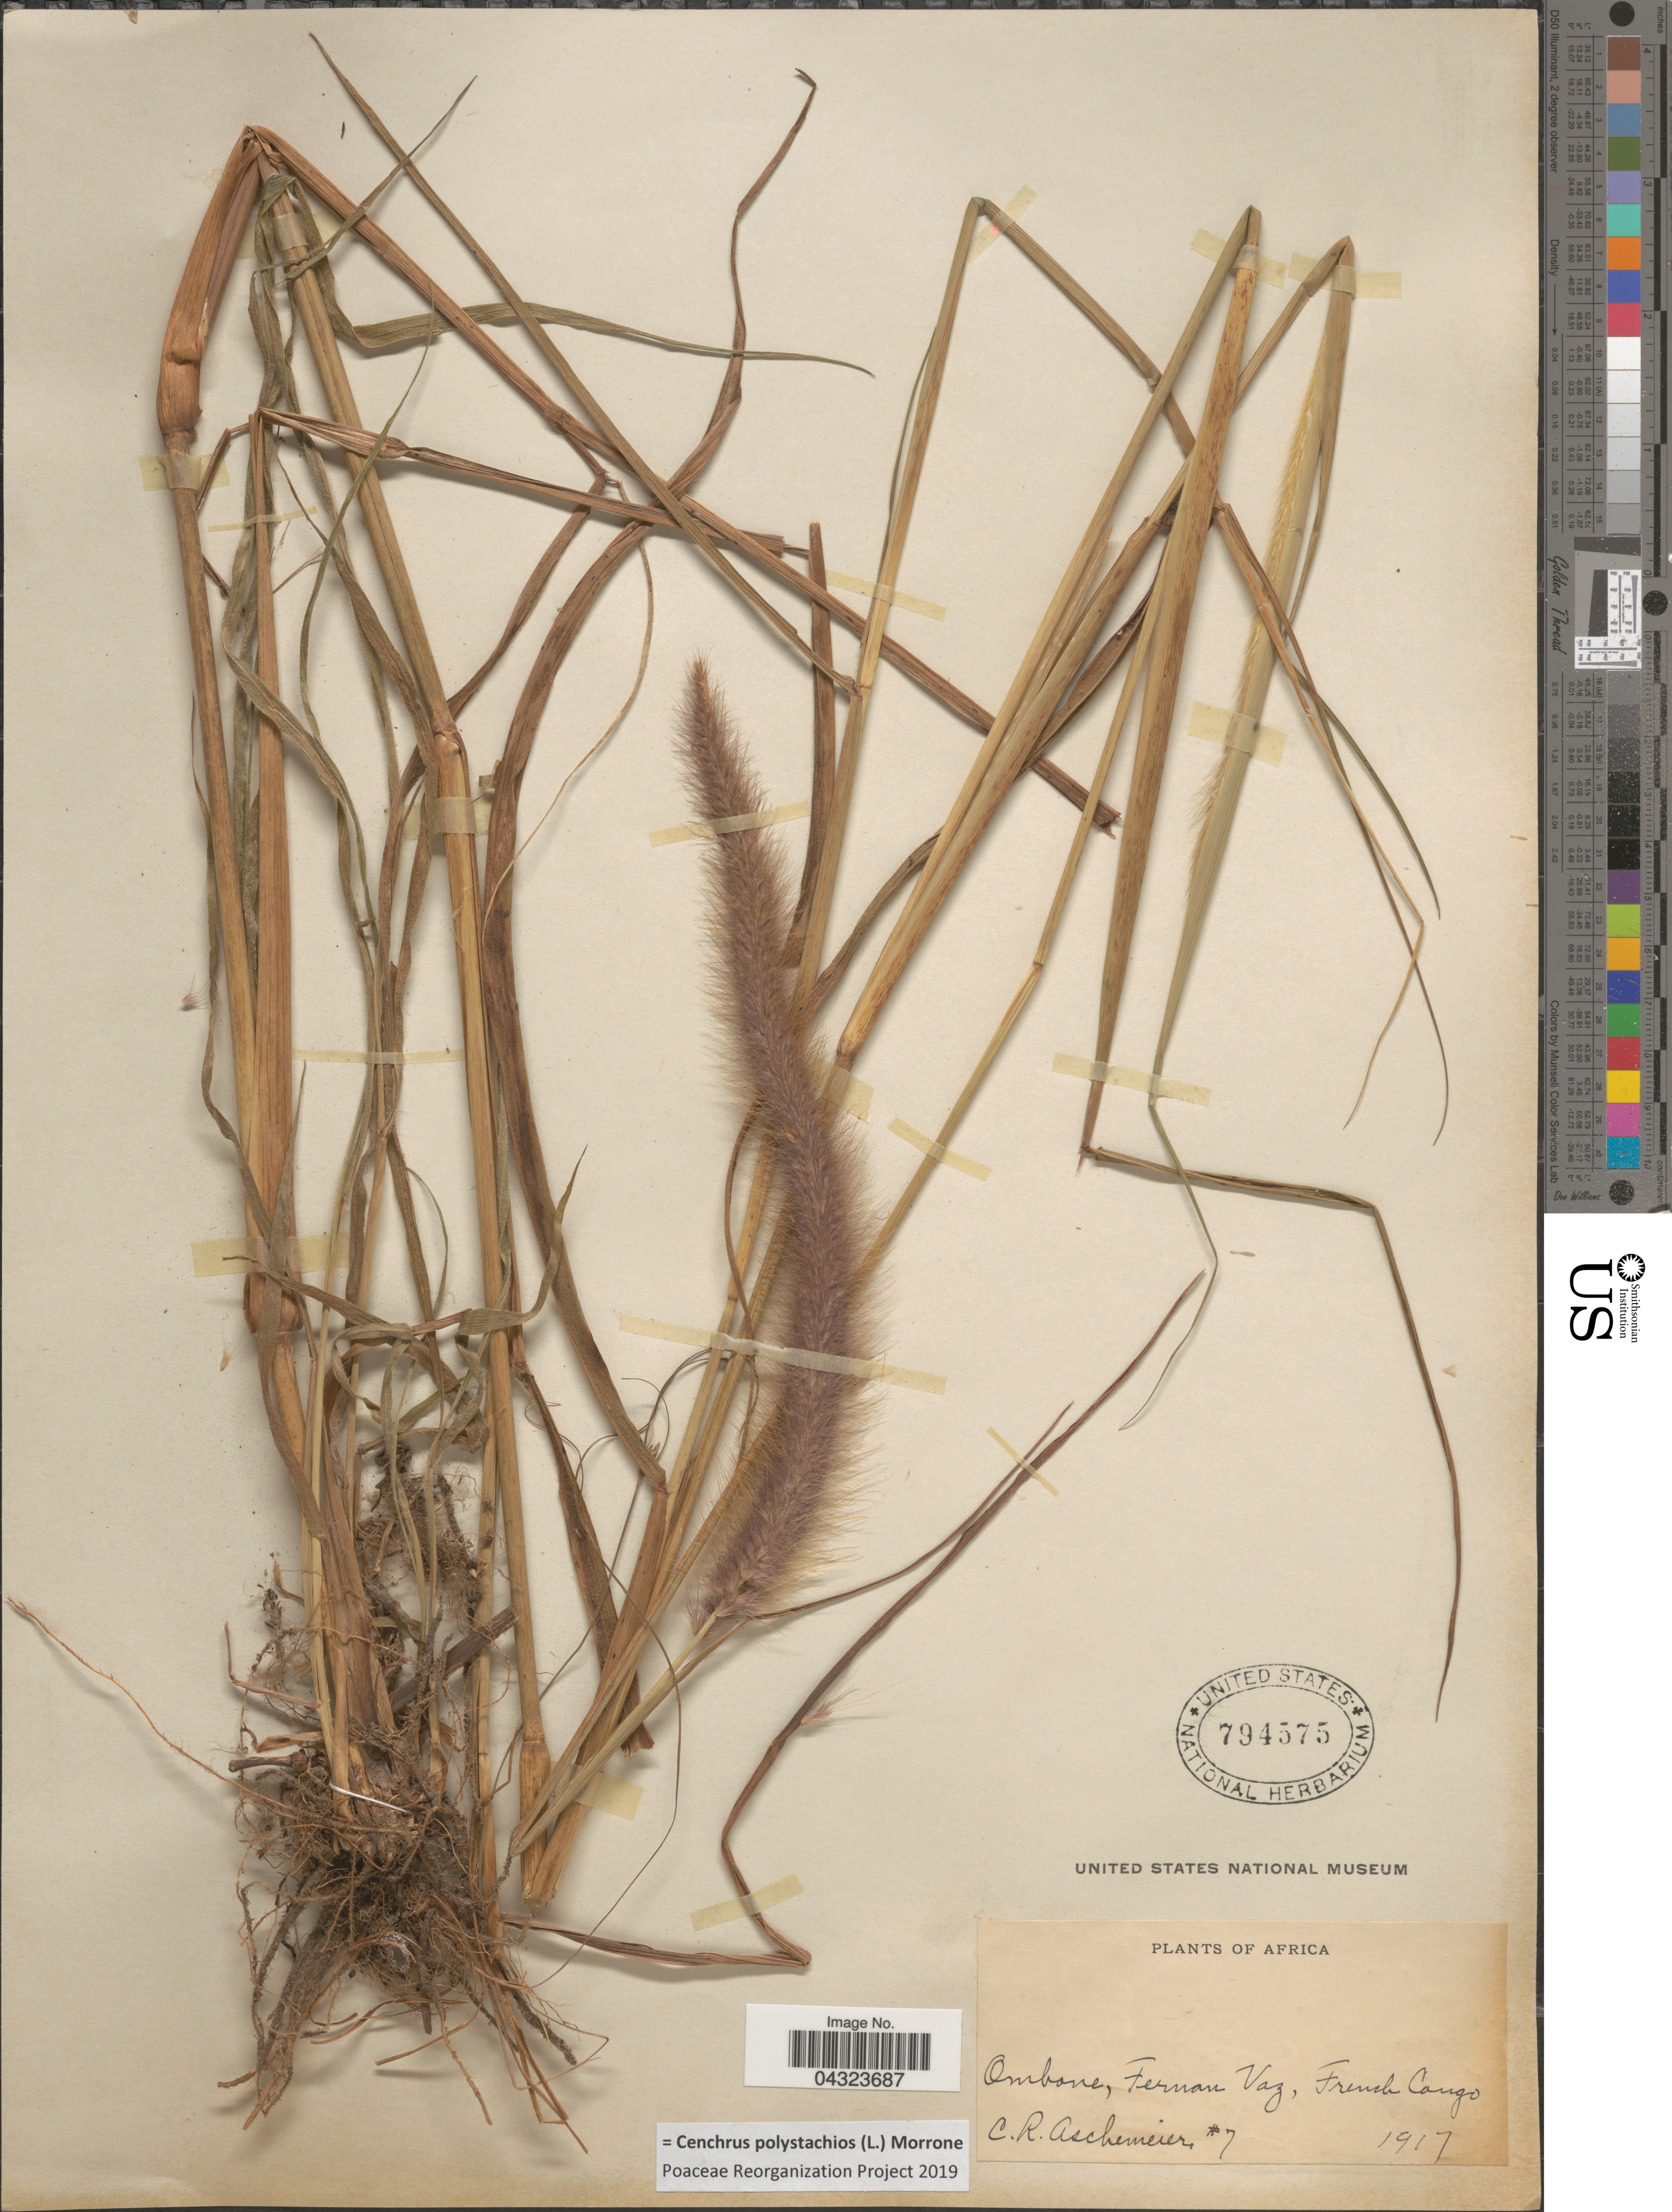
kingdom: Plantae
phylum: Tracheophyta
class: Liliopsida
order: Poales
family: Poaceae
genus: Cenchrus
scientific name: Cenchrus polystachios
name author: (L.) Morrone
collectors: C. Aschemeier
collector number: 7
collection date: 1917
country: Congo, Republic of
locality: Amboue, Fernan Vaz, French Congo.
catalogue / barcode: US 794575